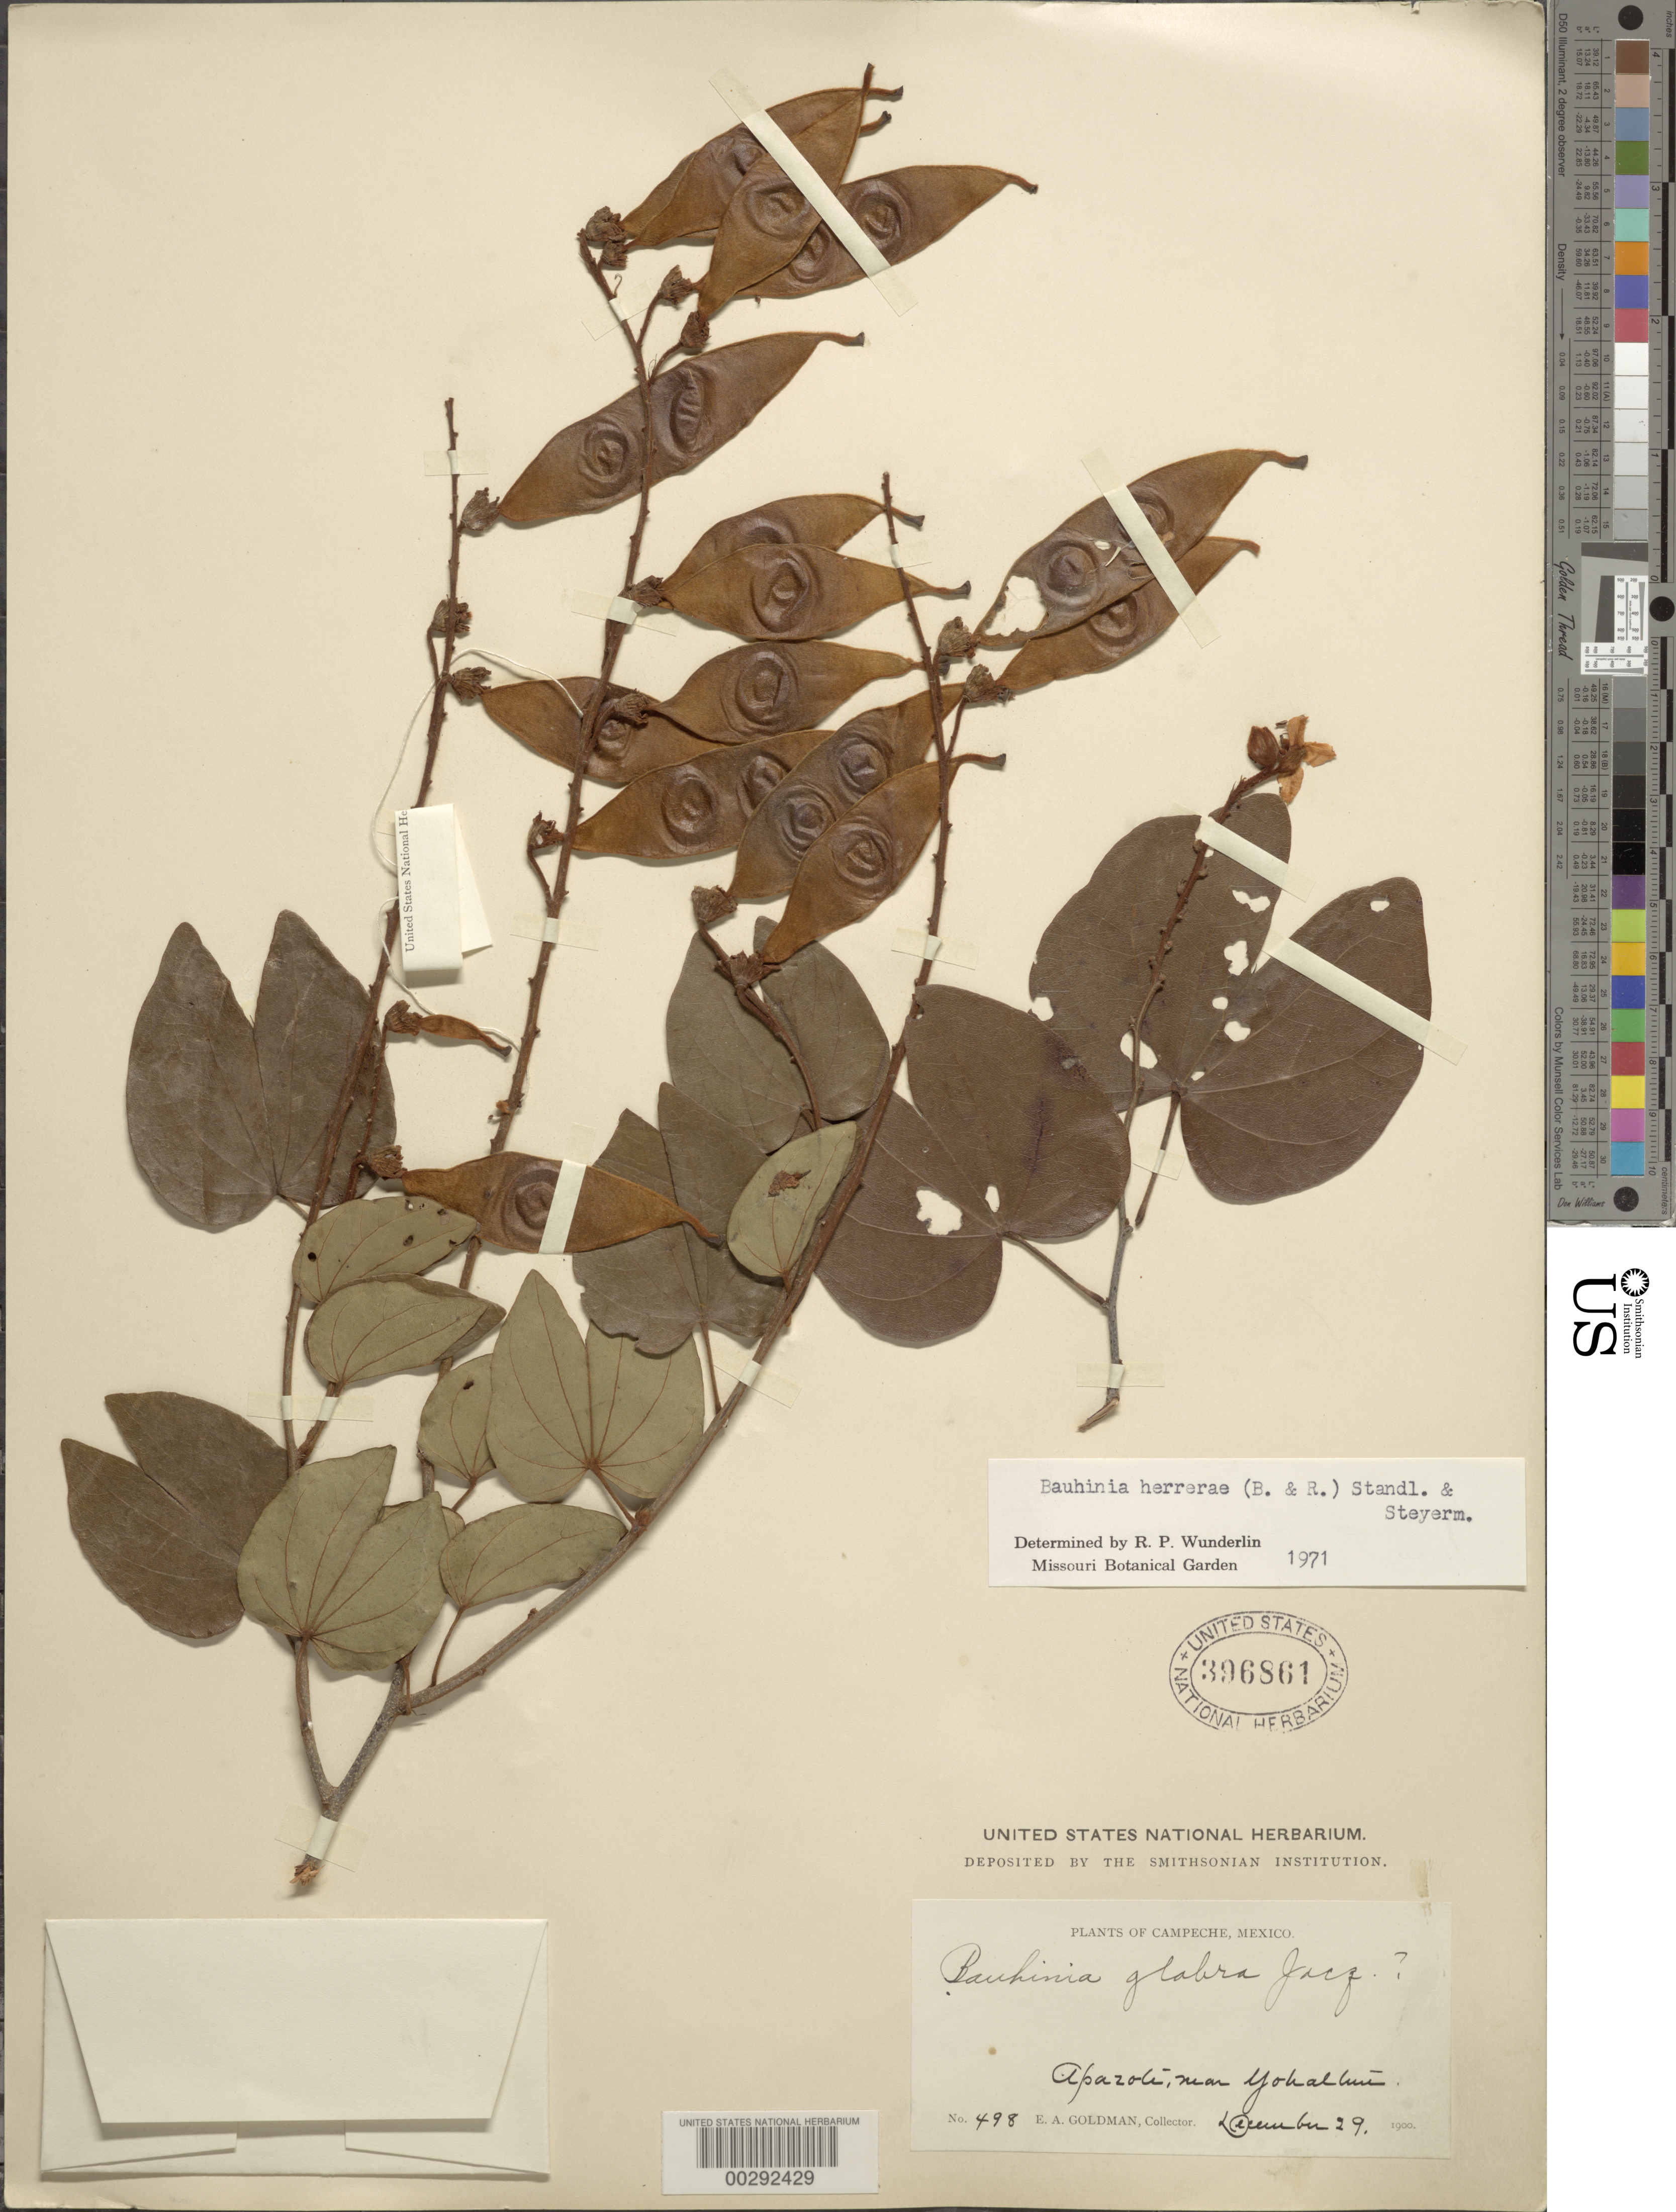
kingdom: Plantae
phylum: Tracheophyta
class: Magnoliopsida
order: Fabales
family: Fabaceae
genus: Bauhinia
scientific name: Bauhinia herrerae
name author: (Britton & Rose) Standl. & Steyerm.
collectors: E. A. Goldman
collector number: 498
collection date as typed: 29 Dec 1900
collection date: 1900-12-29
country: Mexico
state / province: Campeche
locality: Aplzoli, near Yohaltum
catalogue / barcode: US 396861